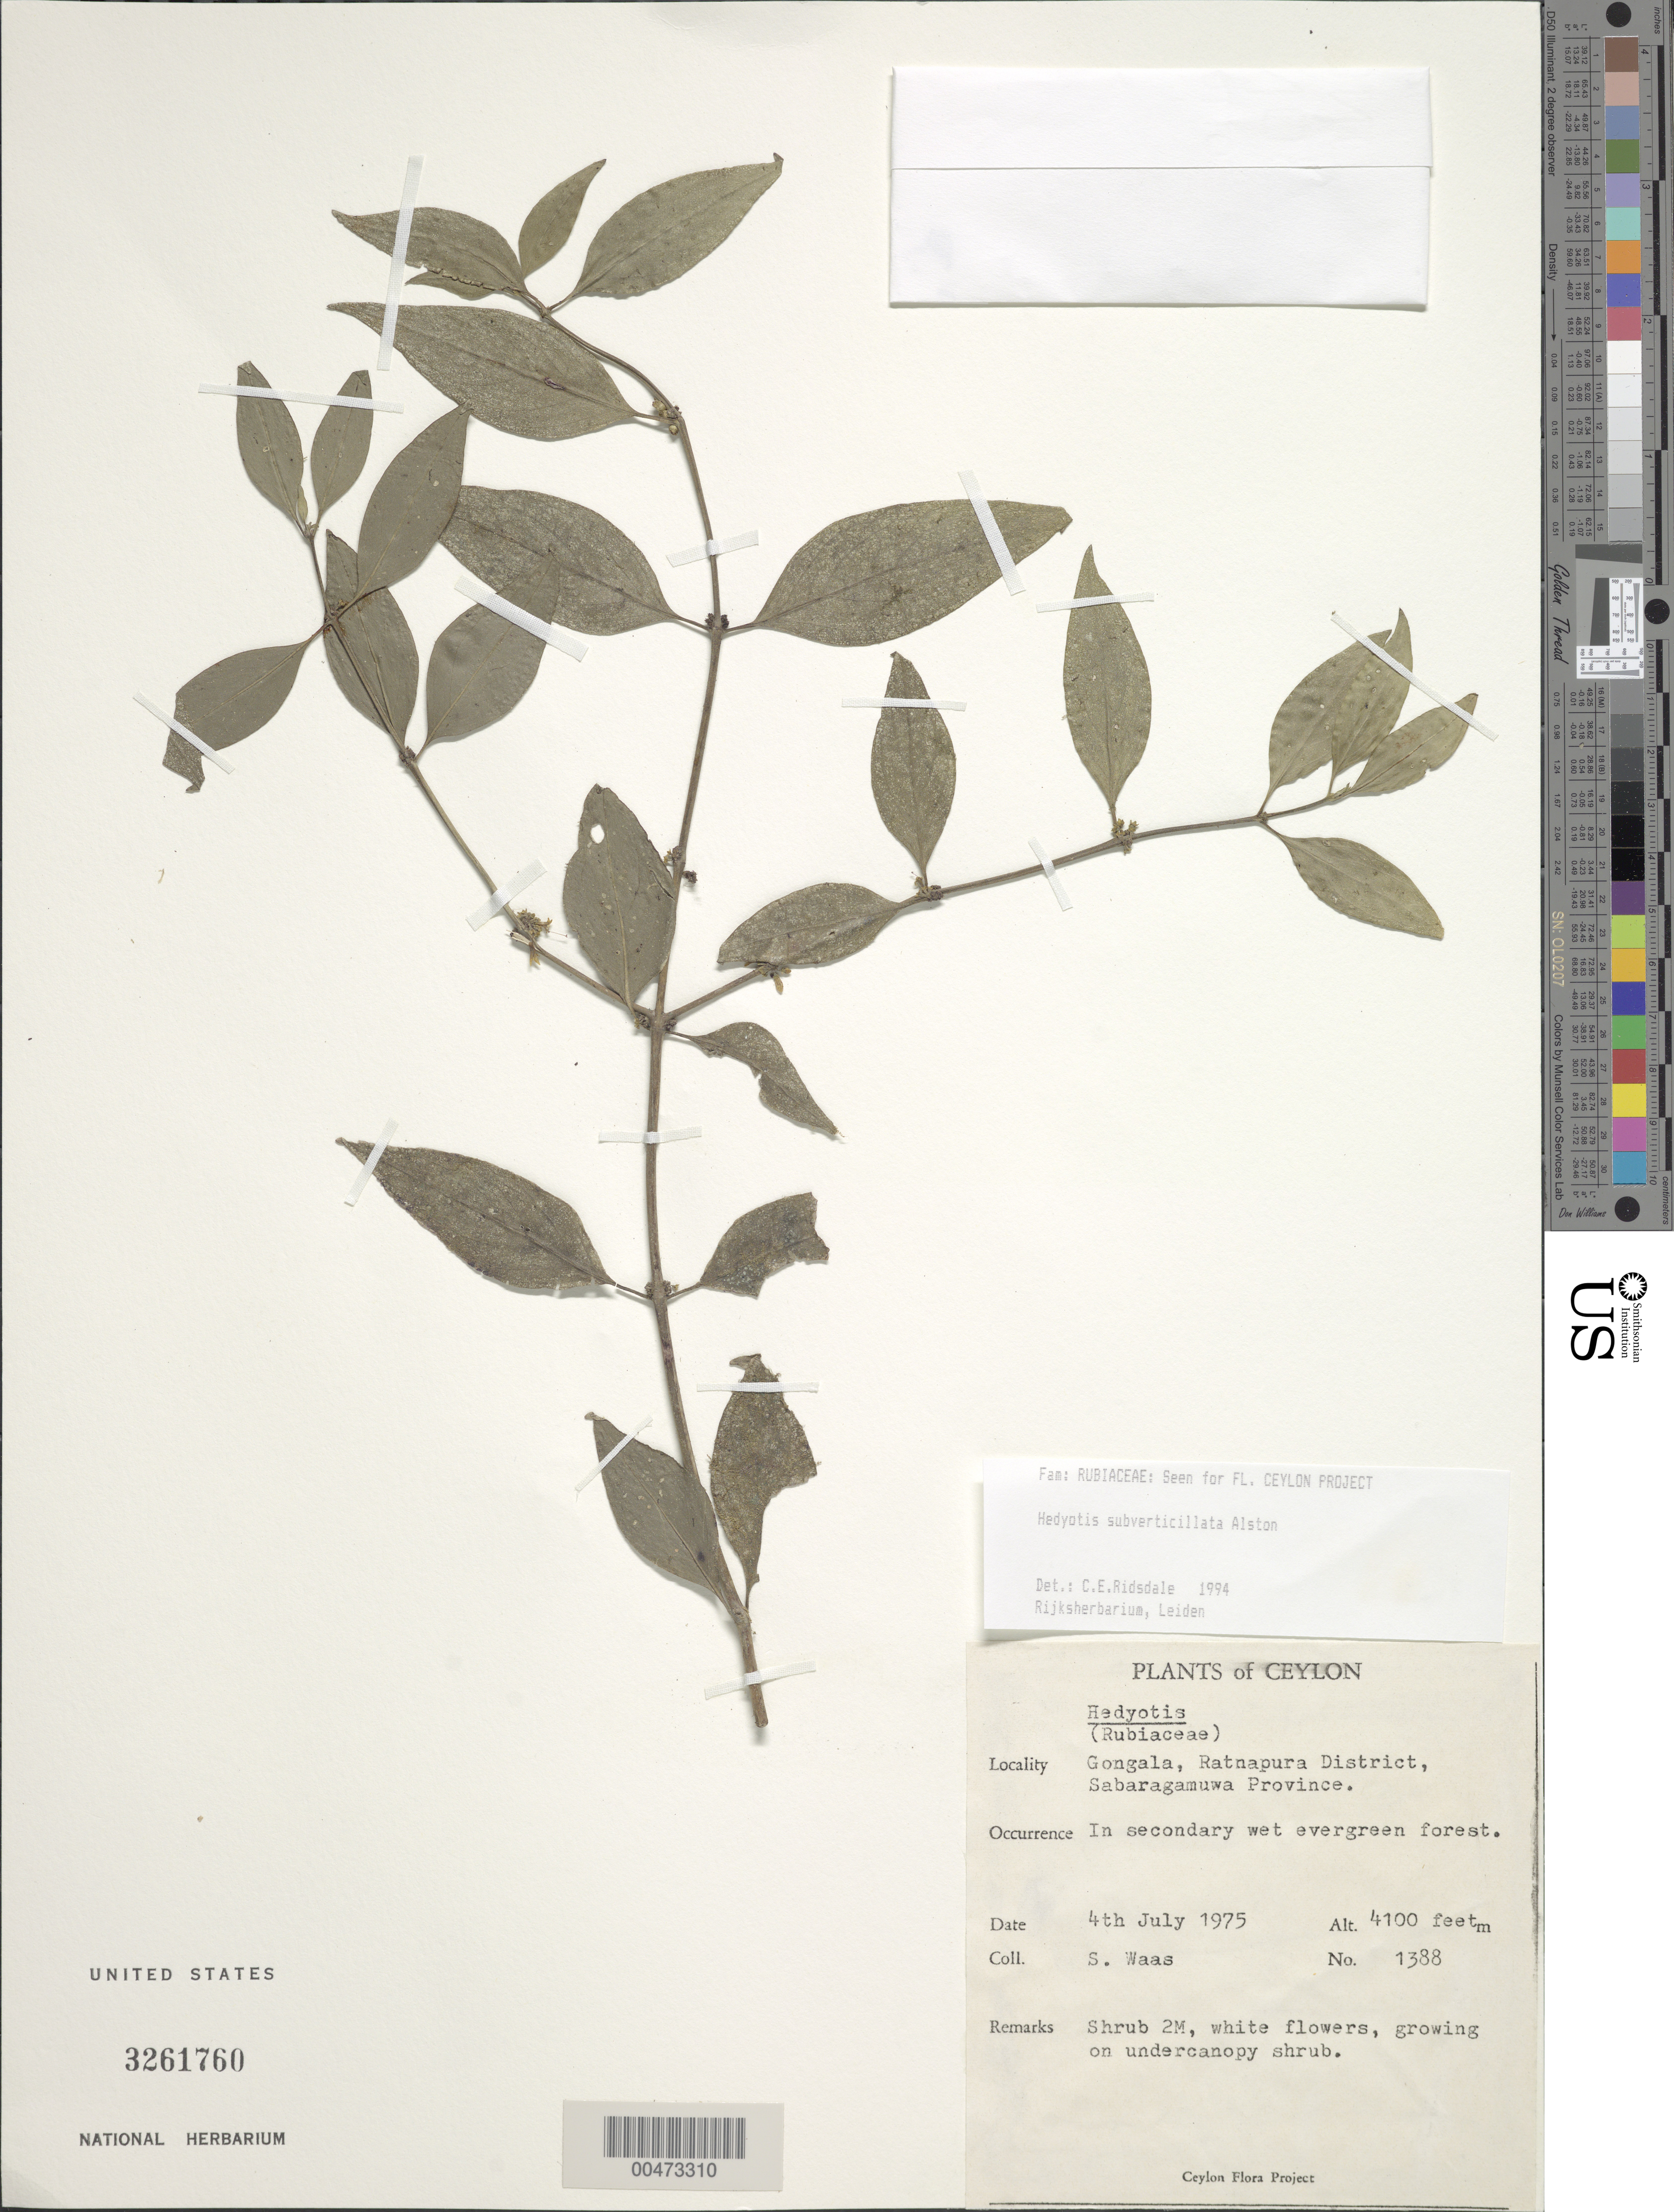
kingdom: Plantae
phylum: Tracheophyta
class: Magnoliopsida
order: Gentianales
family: Rubiaceae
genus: Hedyotis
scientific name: Hedyotis subverticillata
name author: Alston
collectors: S. Waas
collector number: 1388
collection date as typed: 04 Jul 1975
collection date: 1975-07-04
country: Sri Lanka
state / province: Sabaragamuwa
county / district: Ratnapura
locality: Gongala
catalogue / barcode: US 3261760